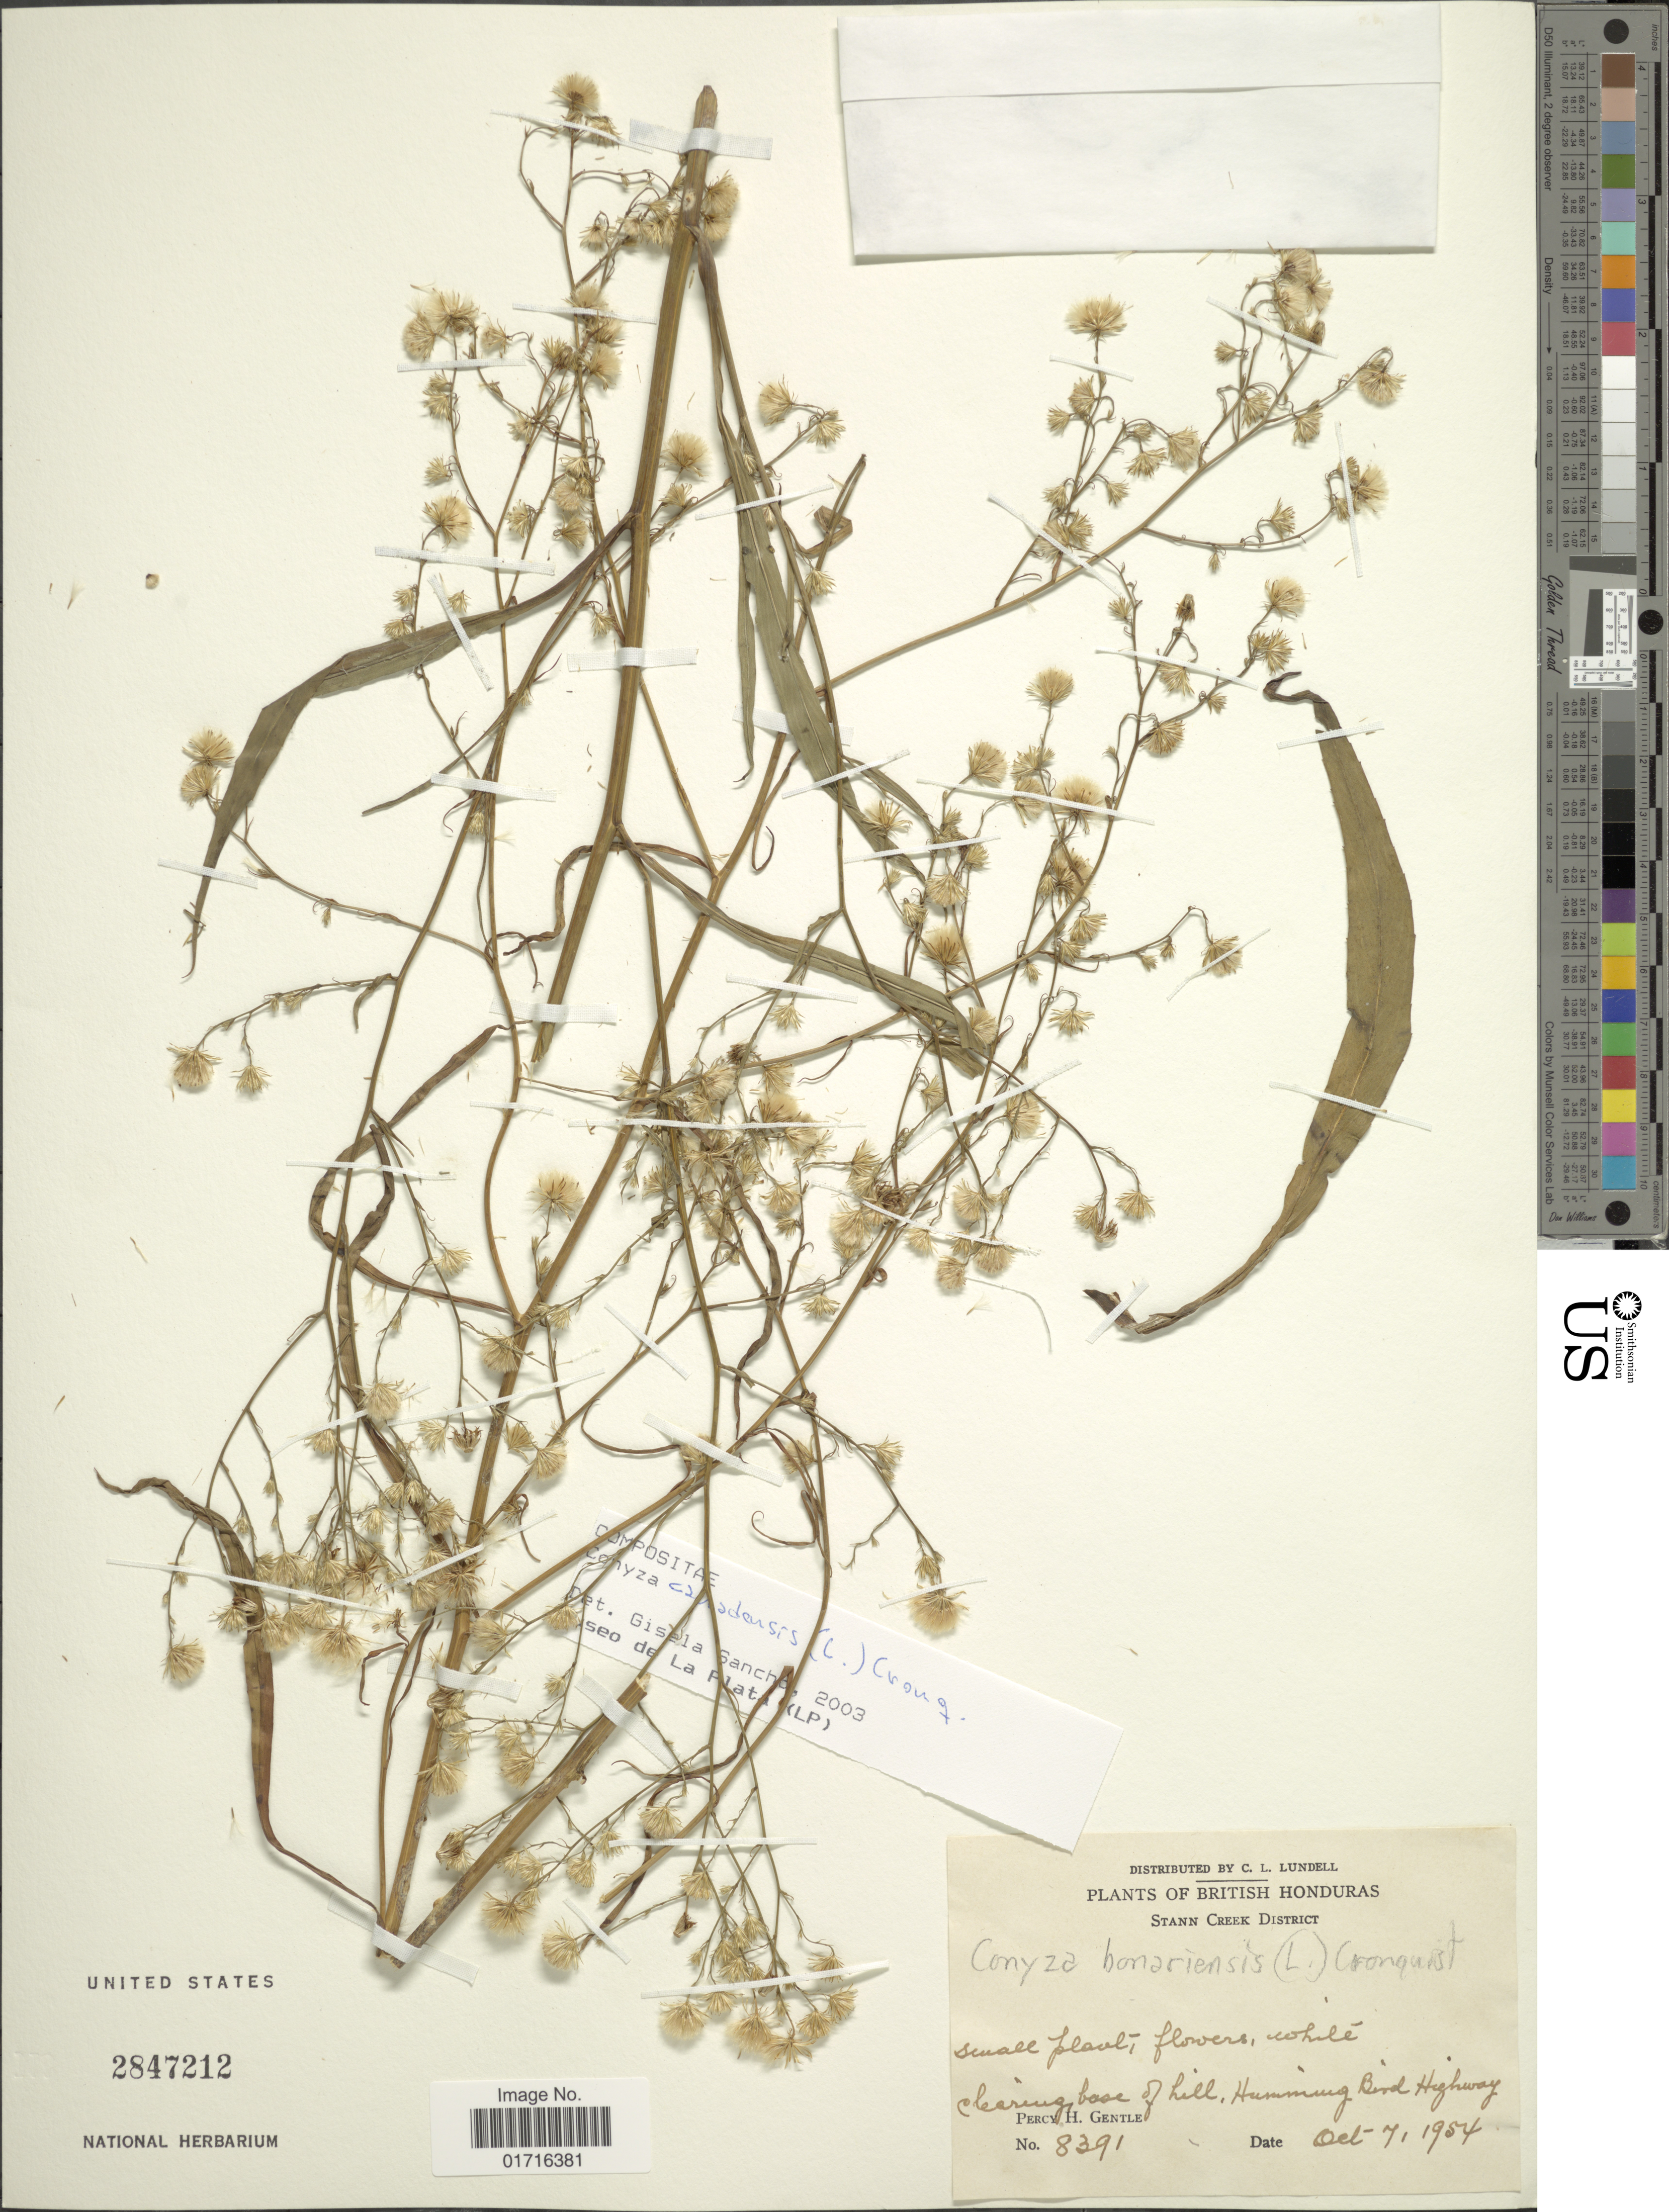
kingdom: Plantae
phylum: Tracheophyta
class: Magnoliopsida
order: Asterales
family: Asteraceae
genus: Conyza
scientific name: Conyza canadensis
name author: (L.) Cronq.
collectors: P. H. Gentle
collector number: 8391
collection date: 1954-10-07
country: Belize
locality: British Honduras, Stann Creek District, Clearing base of hill, Humming Bird Higwhay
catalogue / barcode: US 2847212